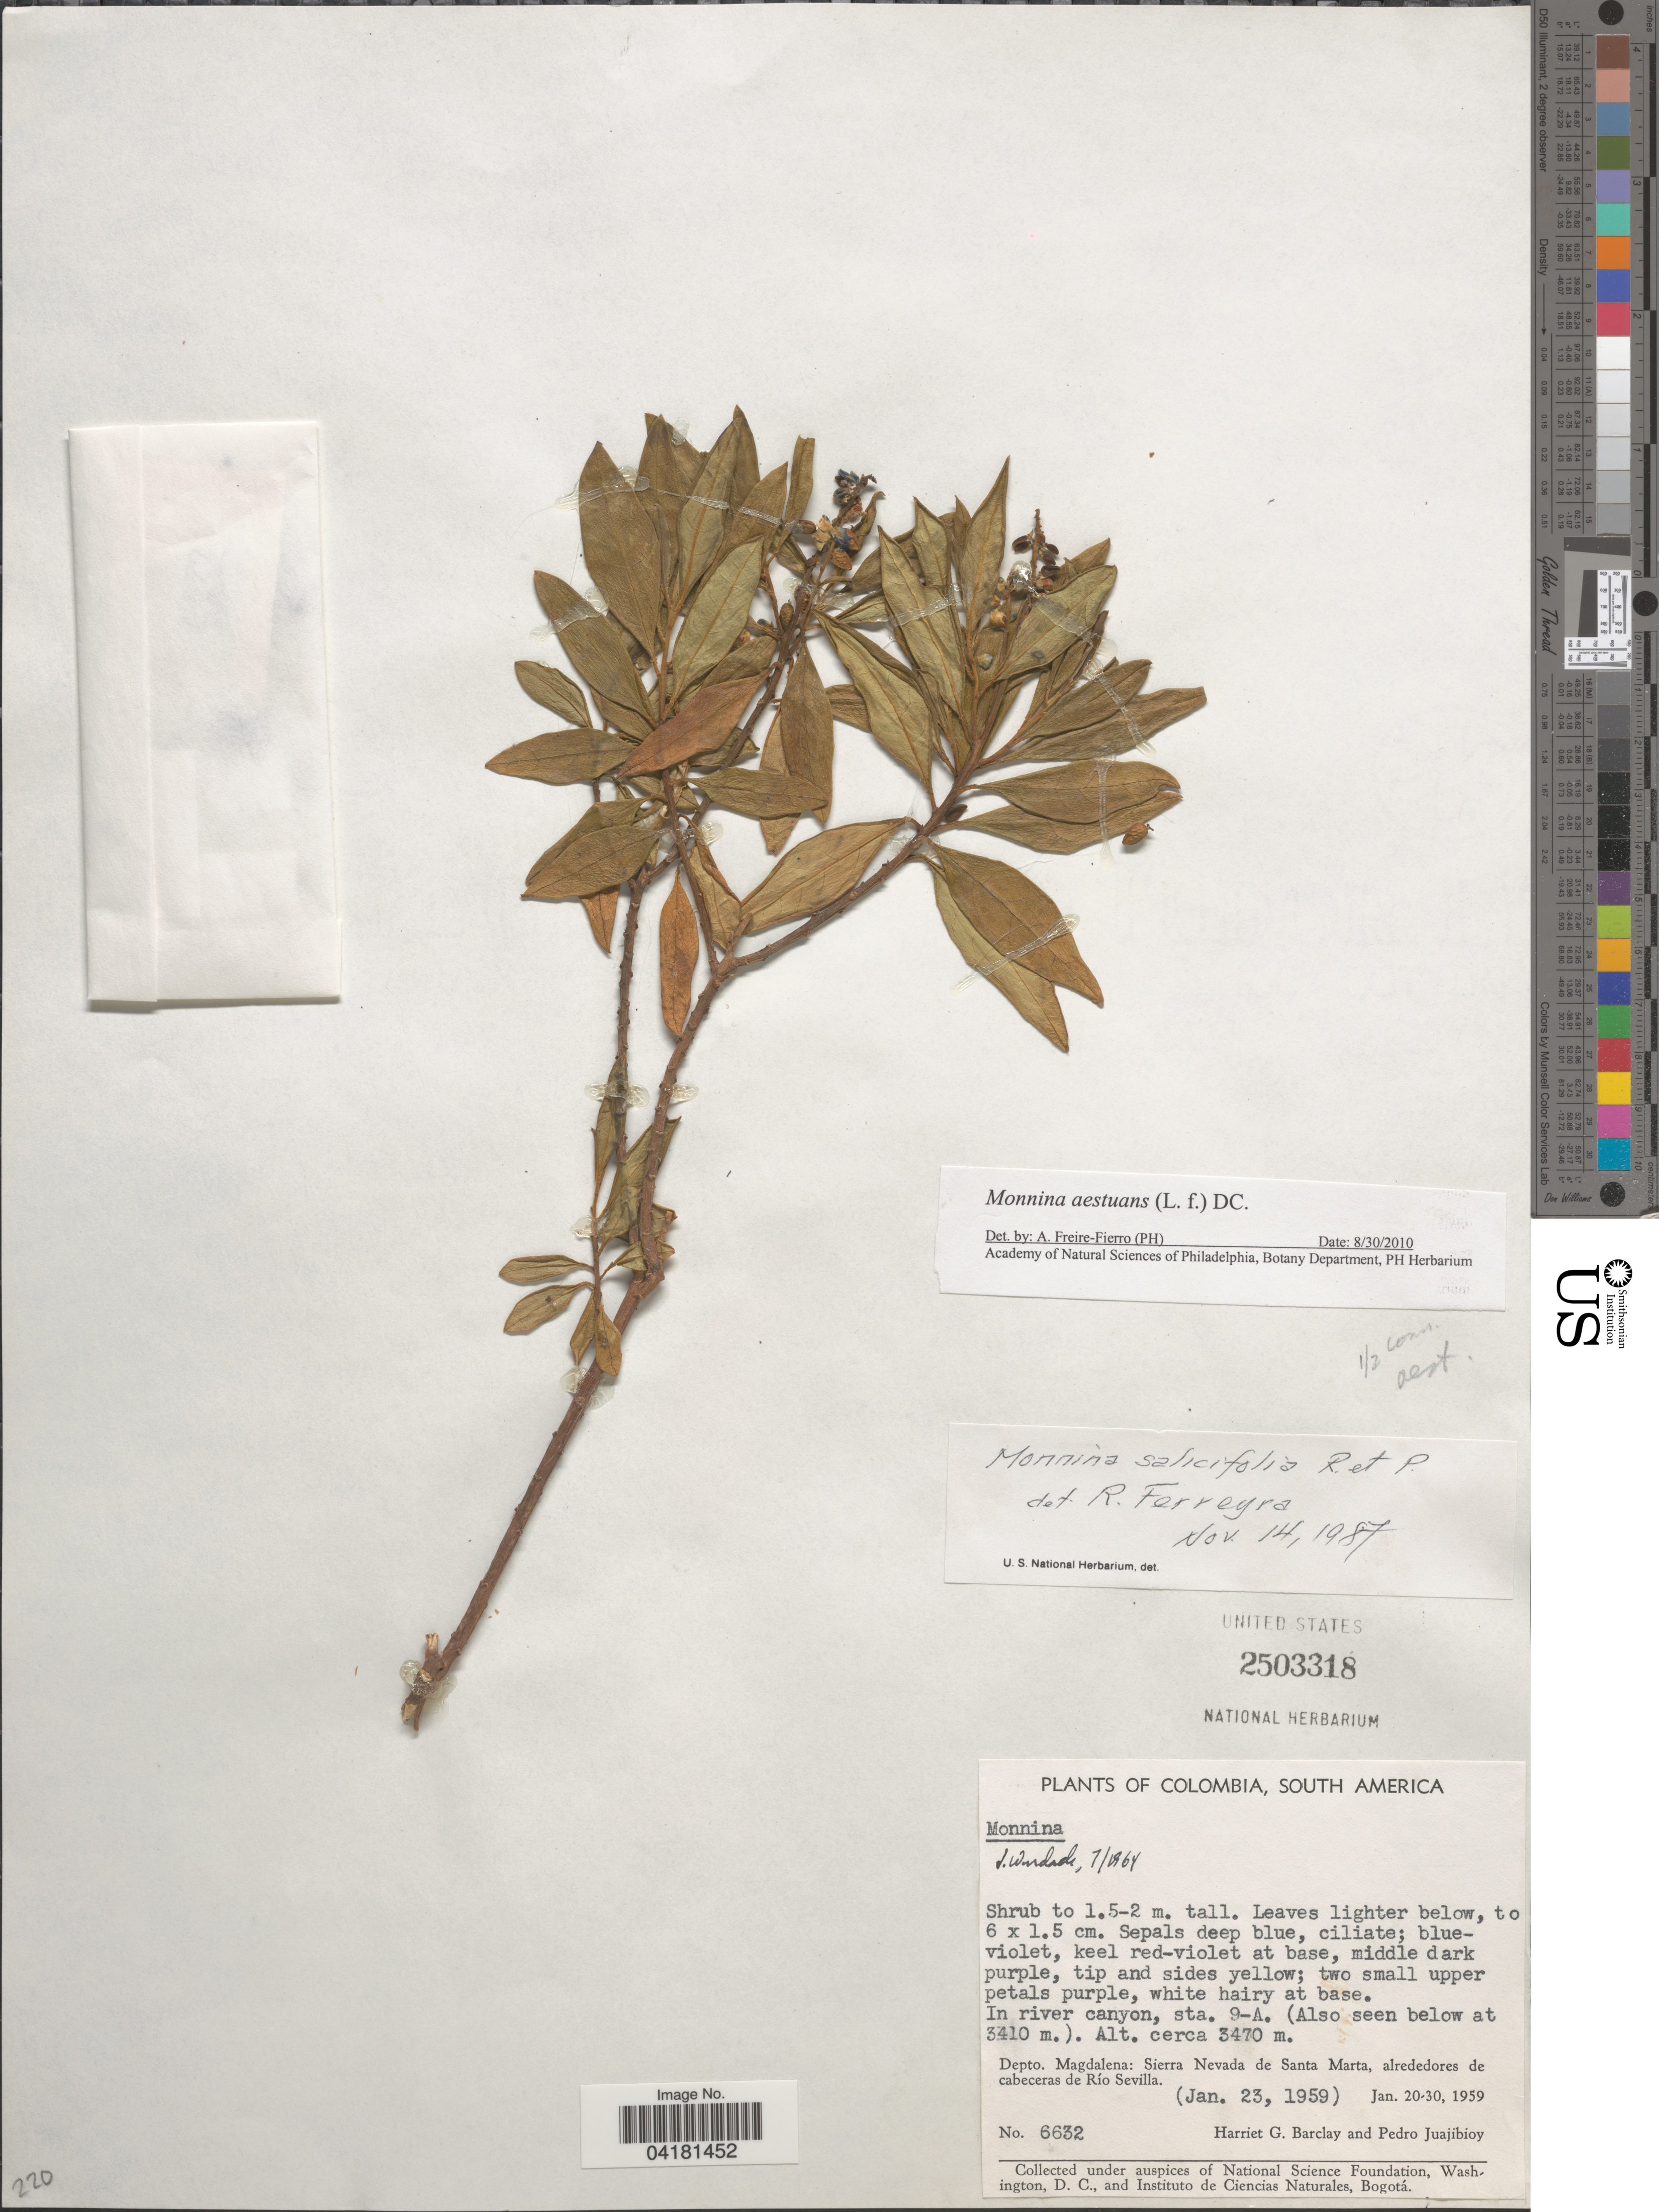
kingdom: Plantae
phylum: Tracheophyta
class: Magnoliopsida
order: Fabales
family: Polygalaceae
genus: Monnina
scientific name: Monnina aestuans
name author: (L. f.) DC.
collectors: H. G. Barclay & P. Juajibioy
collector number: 6632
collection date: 1959-01-23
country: Colombia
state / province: Magdalena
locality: In river canyon, sta. 9-A. Depto. Magdalena: Sierra Nevada de Santa Marta, alrededores de cabeceras de Río Sevilla.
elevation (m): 3470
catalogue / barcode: US 2503318